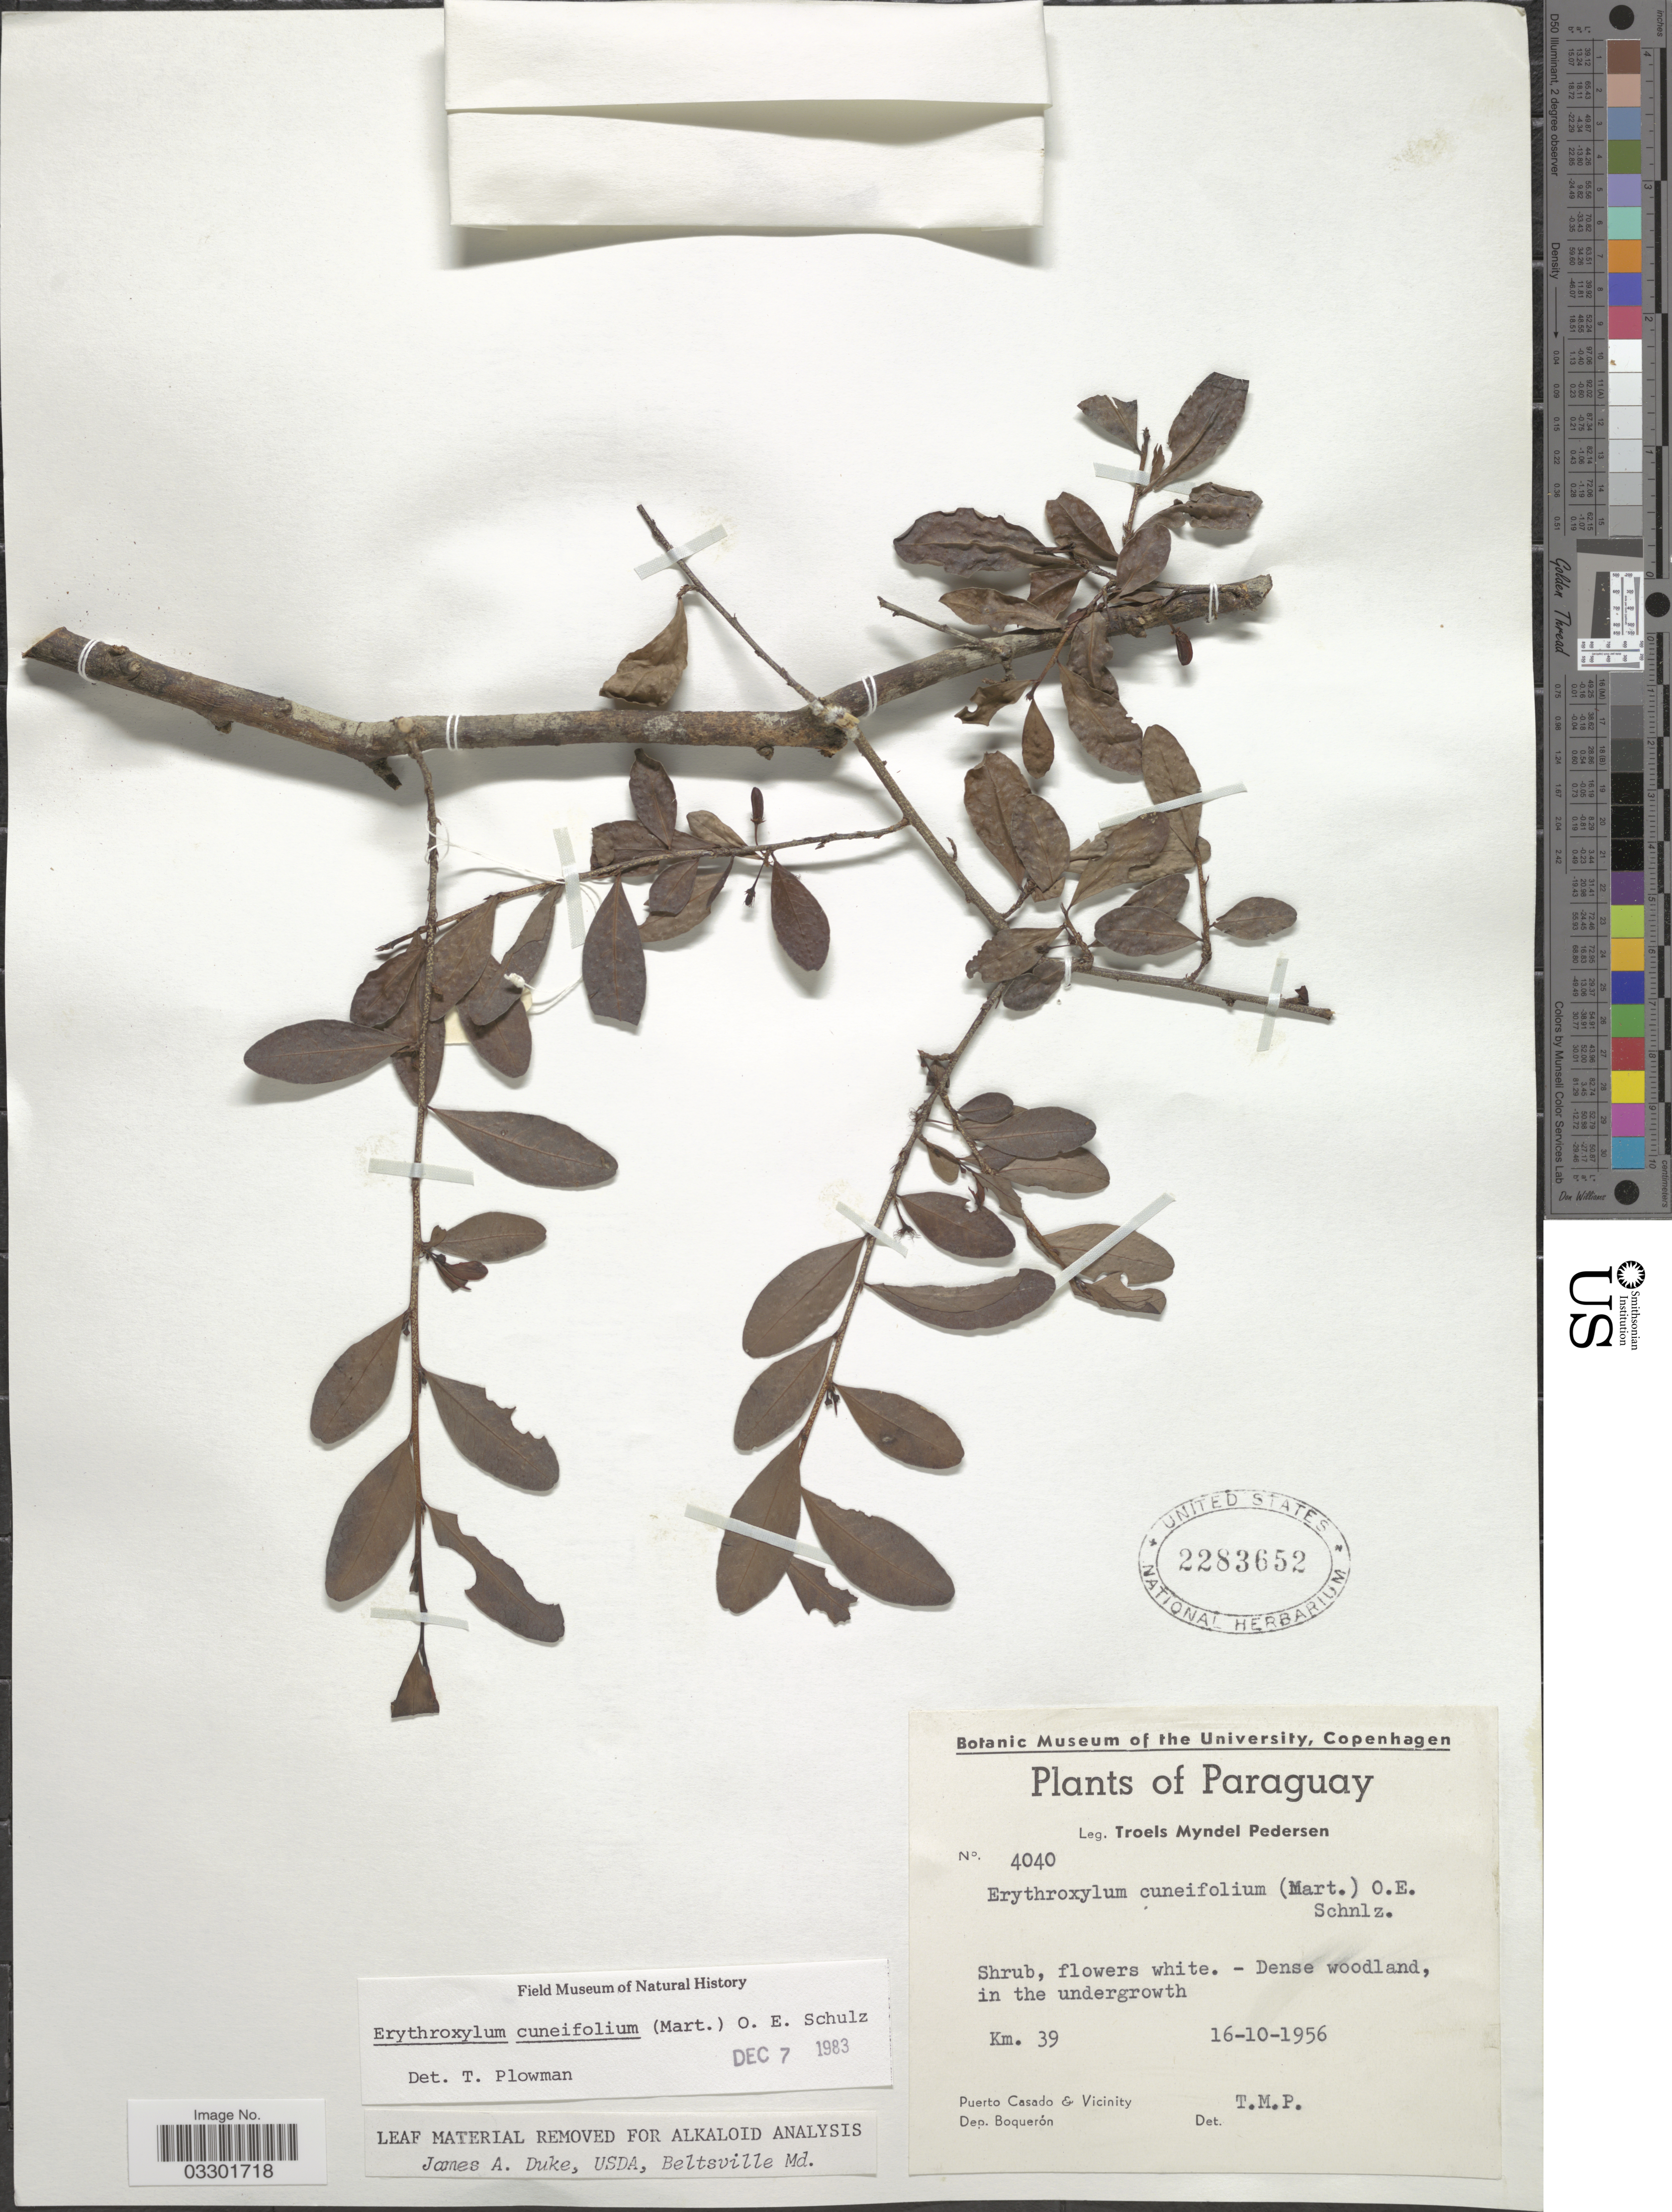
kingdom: Plantae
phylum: Tracheophyta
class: Magnoliopsida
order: Malpighiales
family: Erythroxylaceae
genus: Erythroxylum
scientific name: Erythroxylum cuneifolium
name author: (Mart.) O.E. Schulz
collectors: T. Pederson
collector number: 4040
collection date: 1956-10-16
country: Paraguay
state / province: Boqueron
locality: Km. 39. Puerto Casado & Vicinity. Dep. Boquerón.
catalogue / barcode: US 2283652